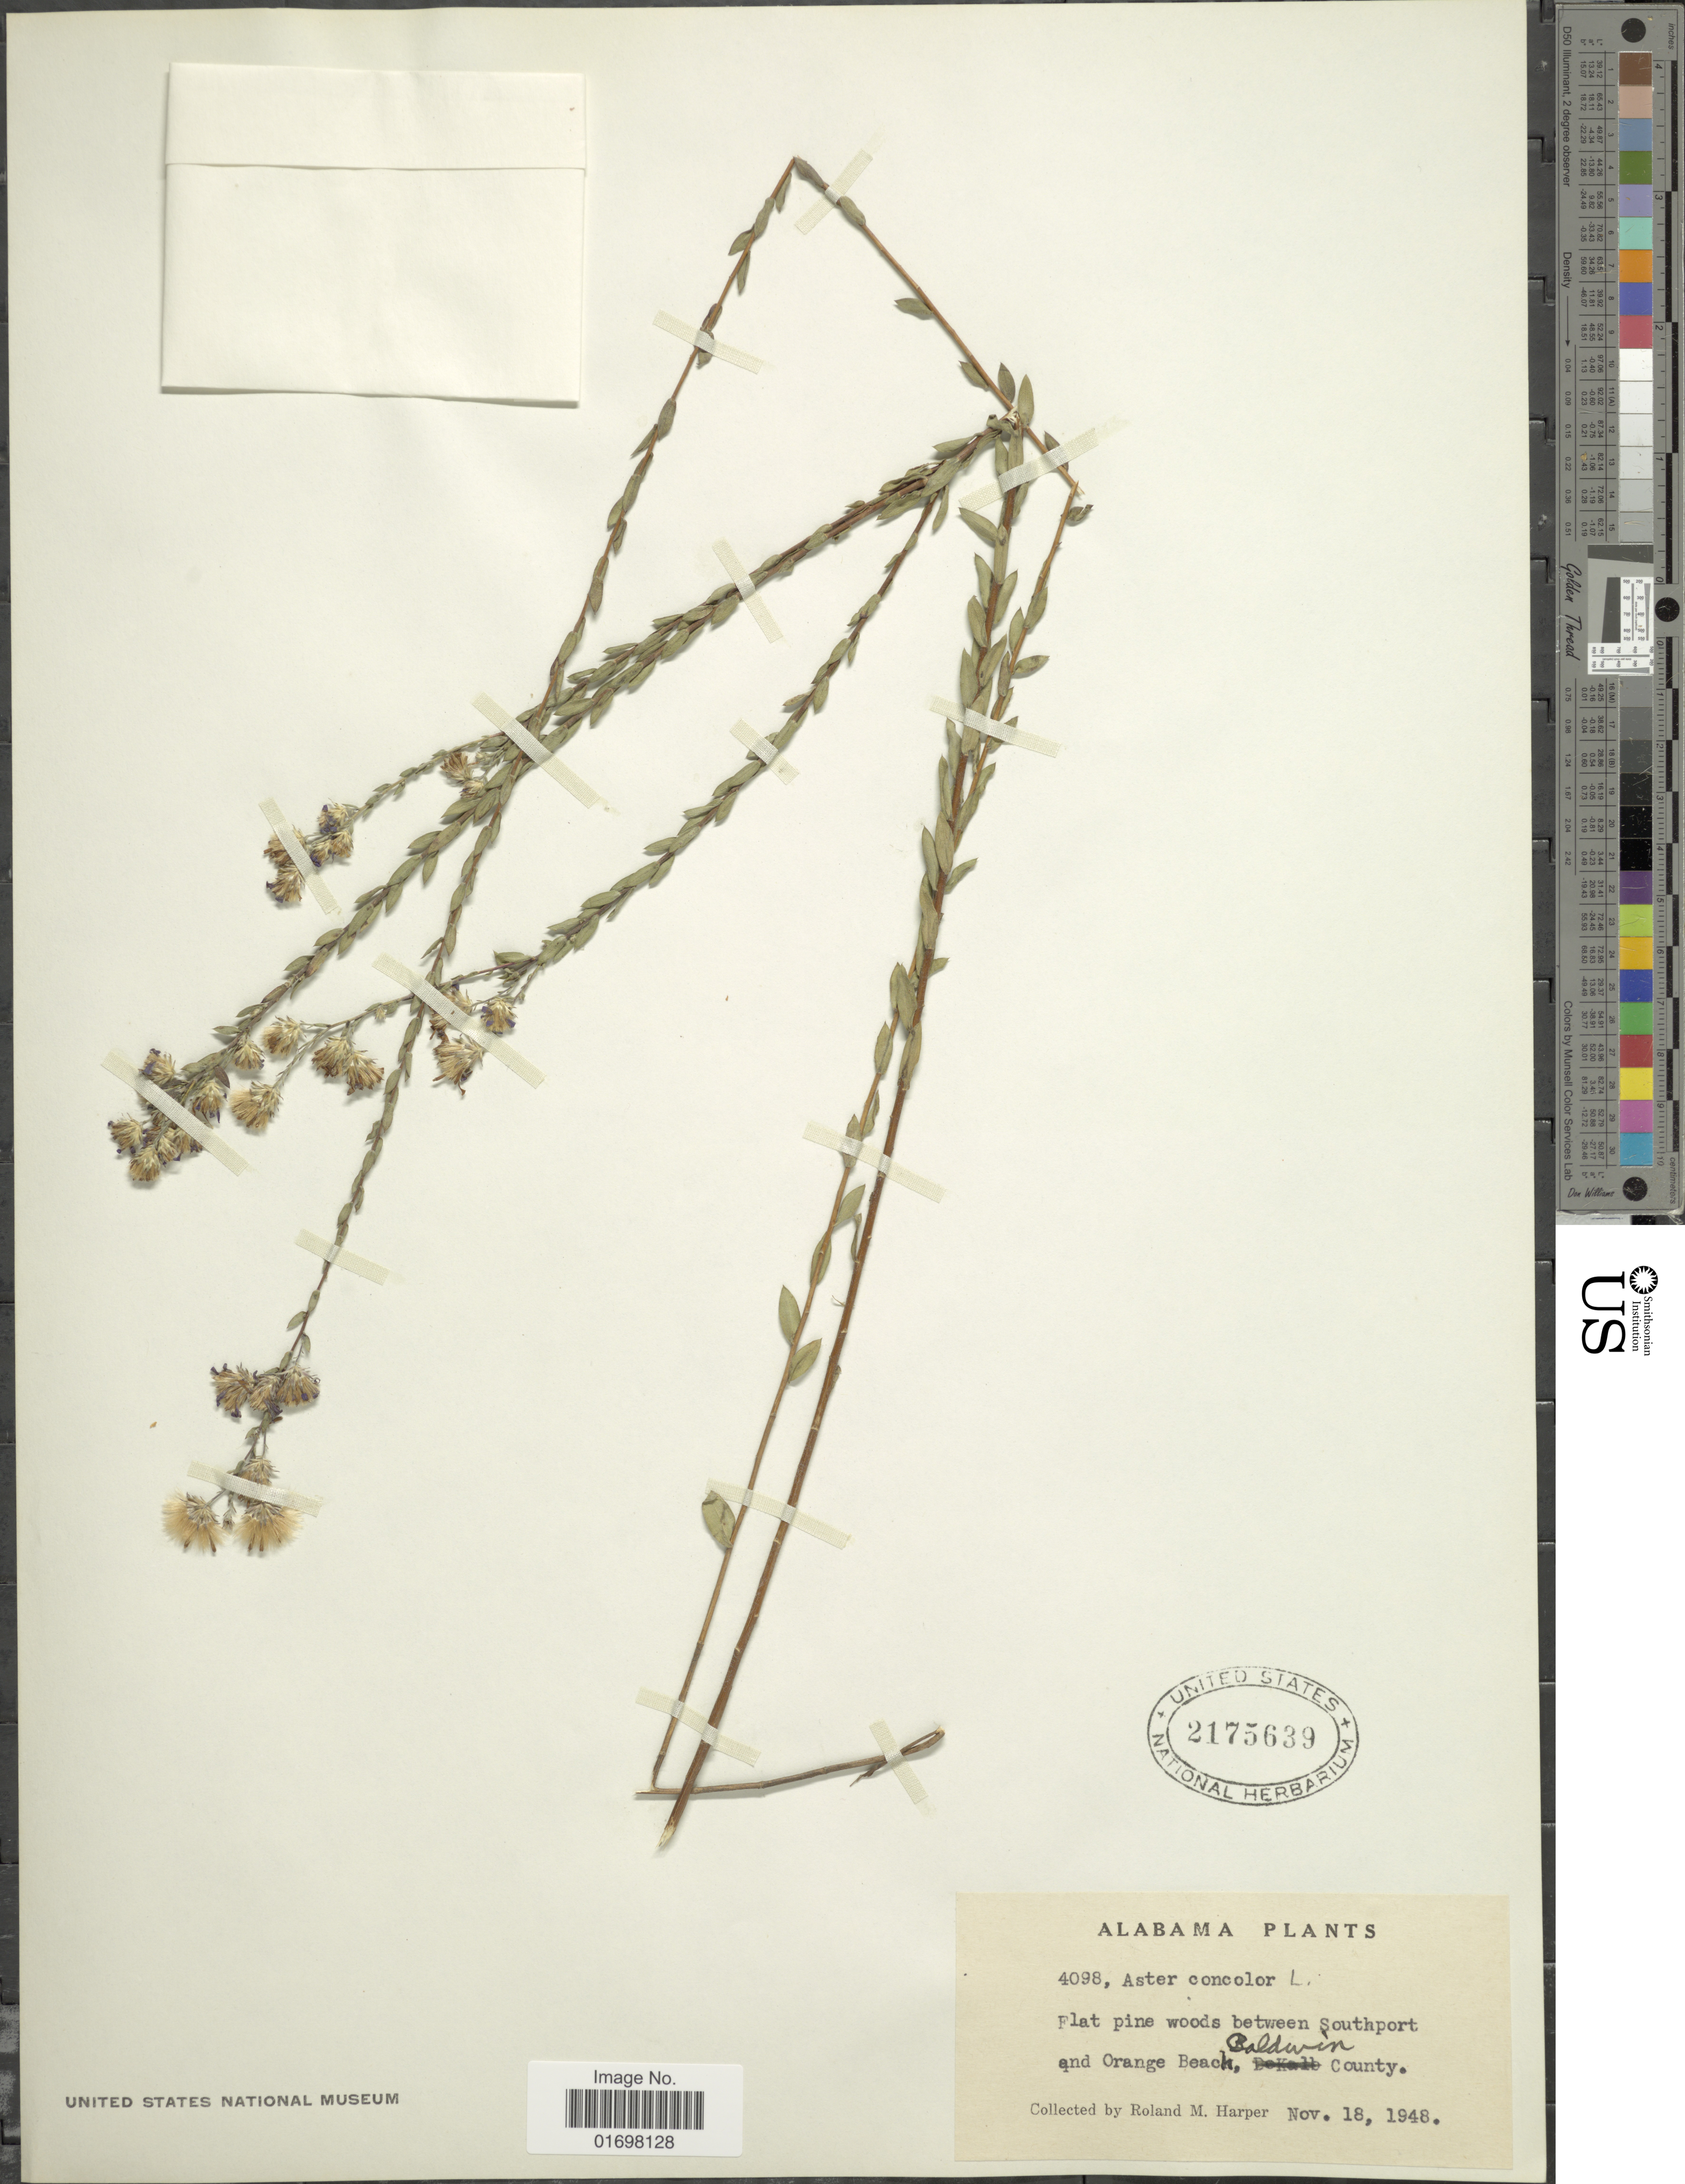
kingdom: Plantae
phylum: Tracheophyta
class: Magnoliopsida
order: Asterales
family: Asteraceae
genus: Symphyotrichum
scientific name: Symphyotrichum concolor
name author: (L.) G.L. Nesom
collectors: R. M. Harper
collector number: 4098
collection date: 1948-11-18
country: United States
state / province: Alabama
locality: Between Southport and Orange Beach, Caldwin County.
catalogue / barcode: US 2175639